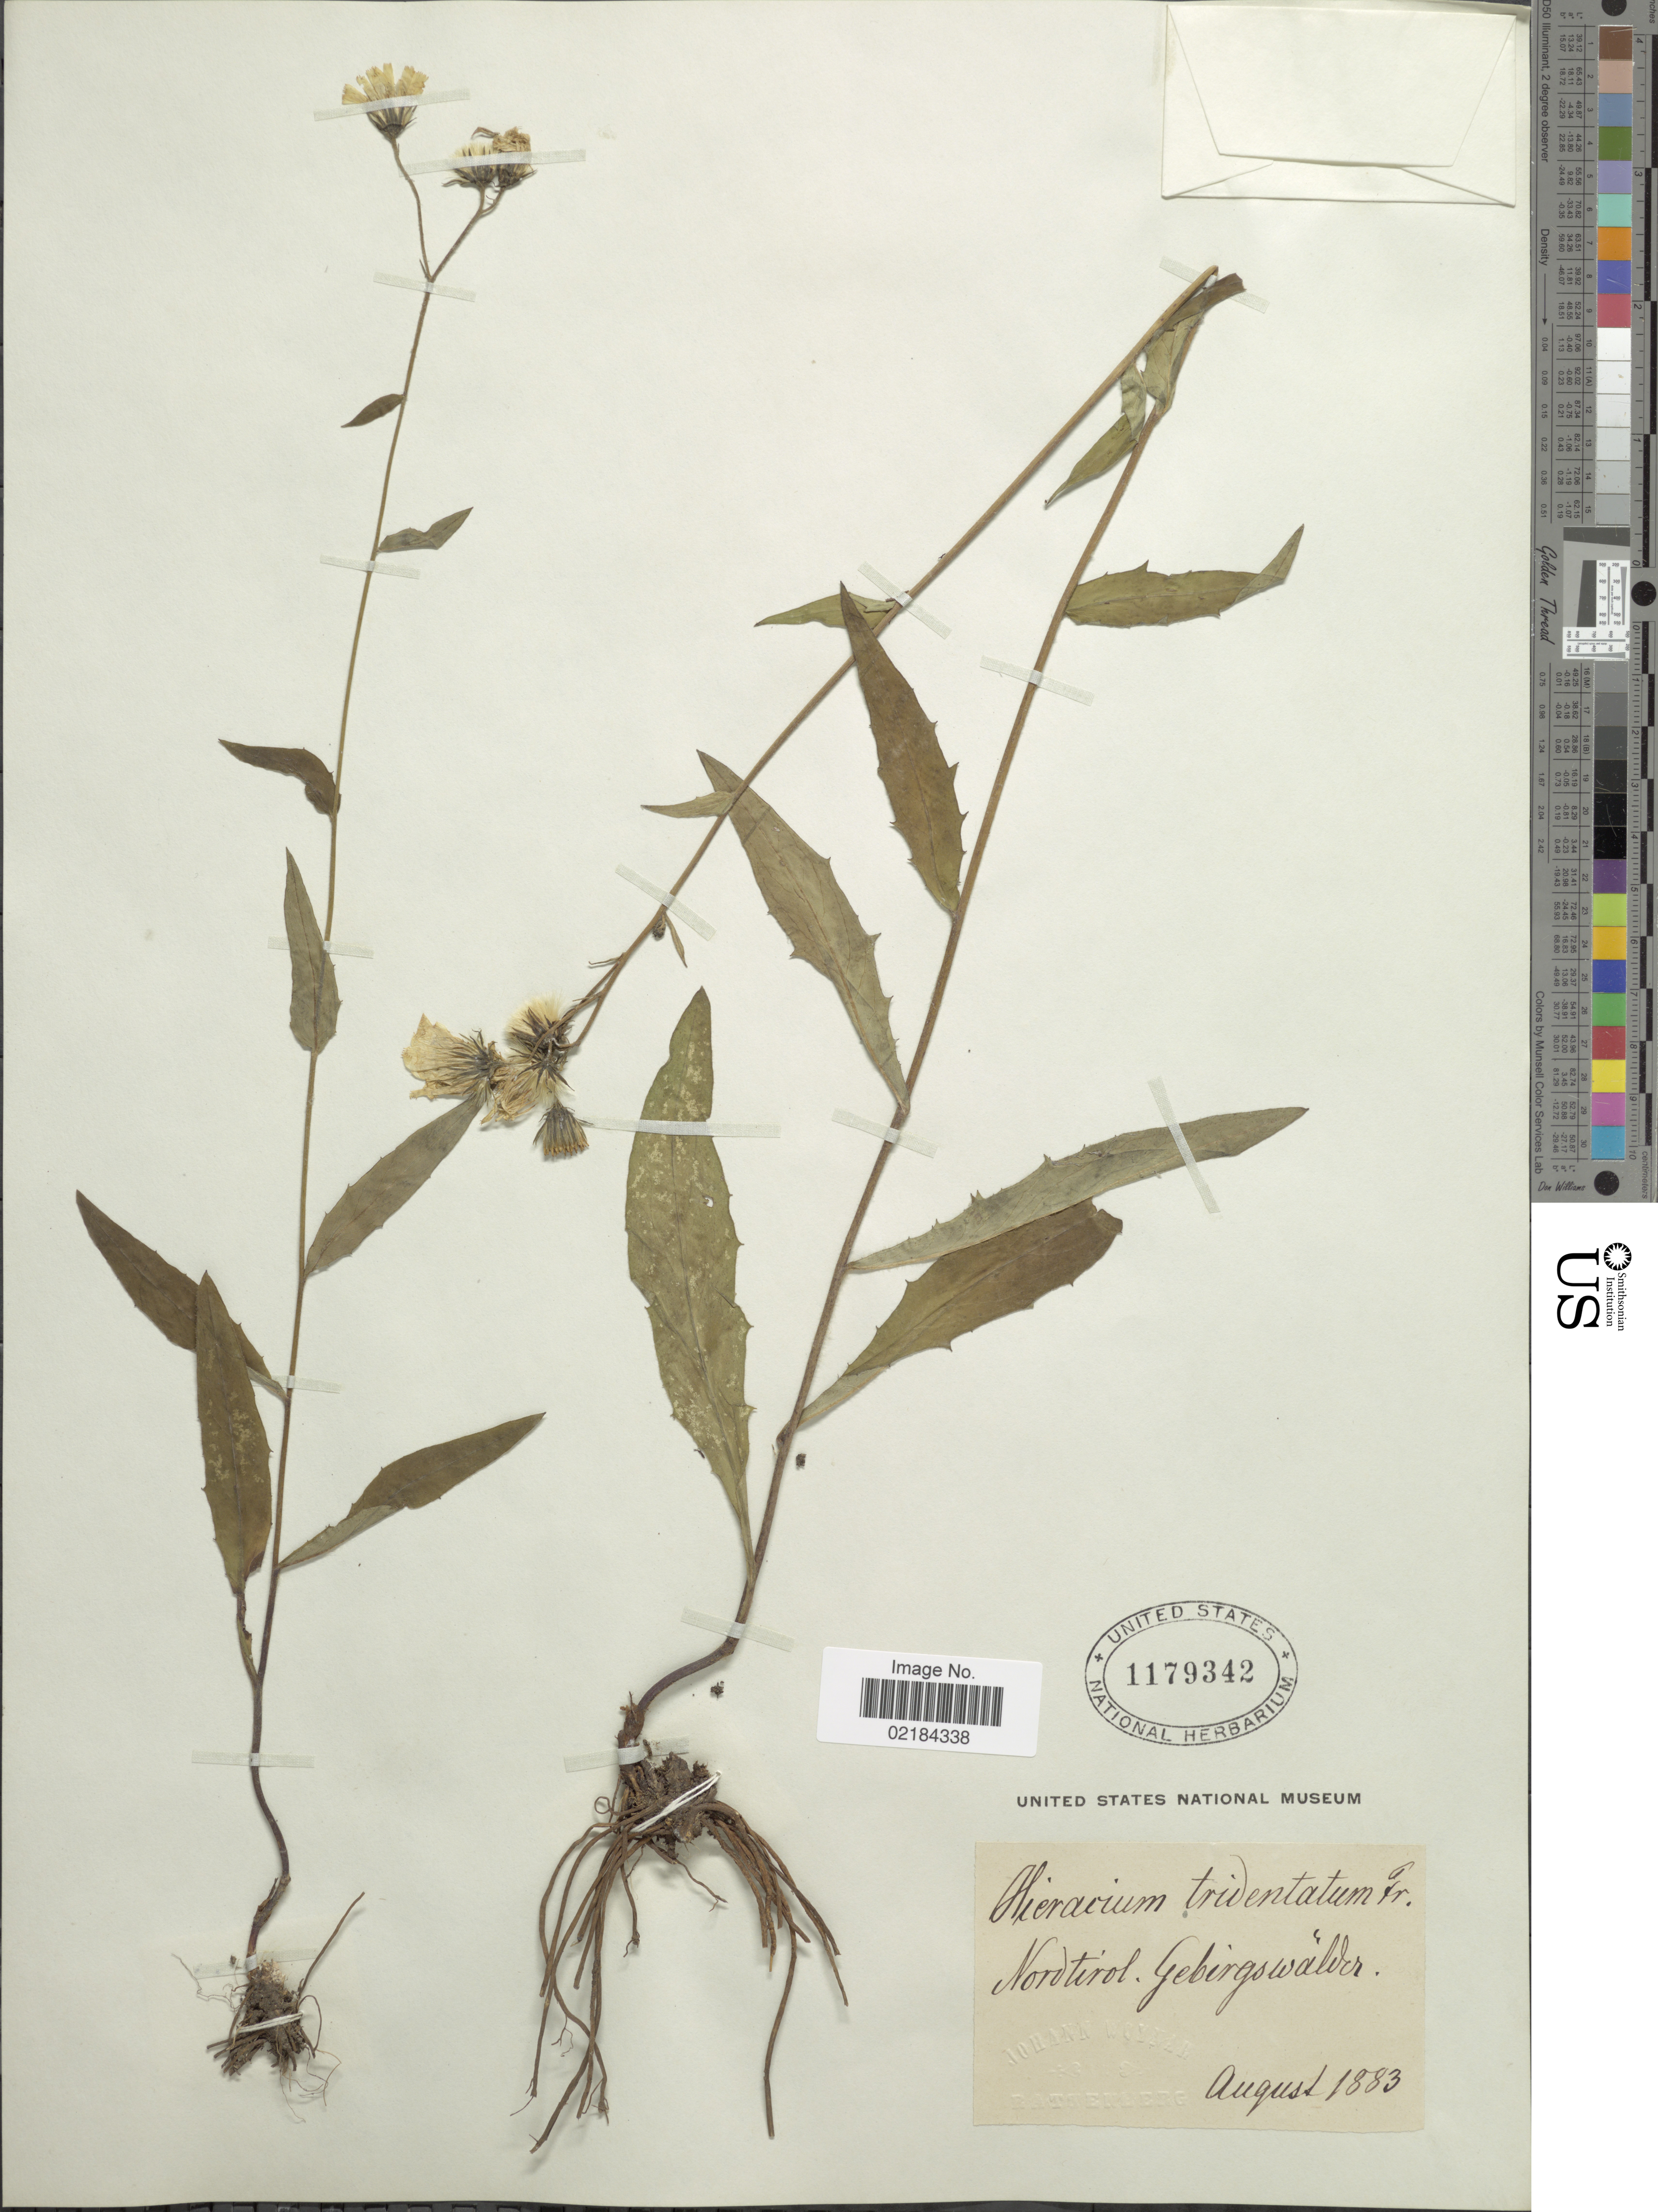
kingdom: Plantae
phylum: Tracheophyta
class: Magnoliopsida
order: Asterales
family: Asteraceae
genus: Hieracium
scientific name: Hieracium laevigatum subsp. tridentatum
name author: (Fr.) Čelak.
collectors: J. Woynar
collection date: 1883-08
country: Austria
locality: Nord Tirol. Gebirgswälder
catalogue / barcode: US 1179342